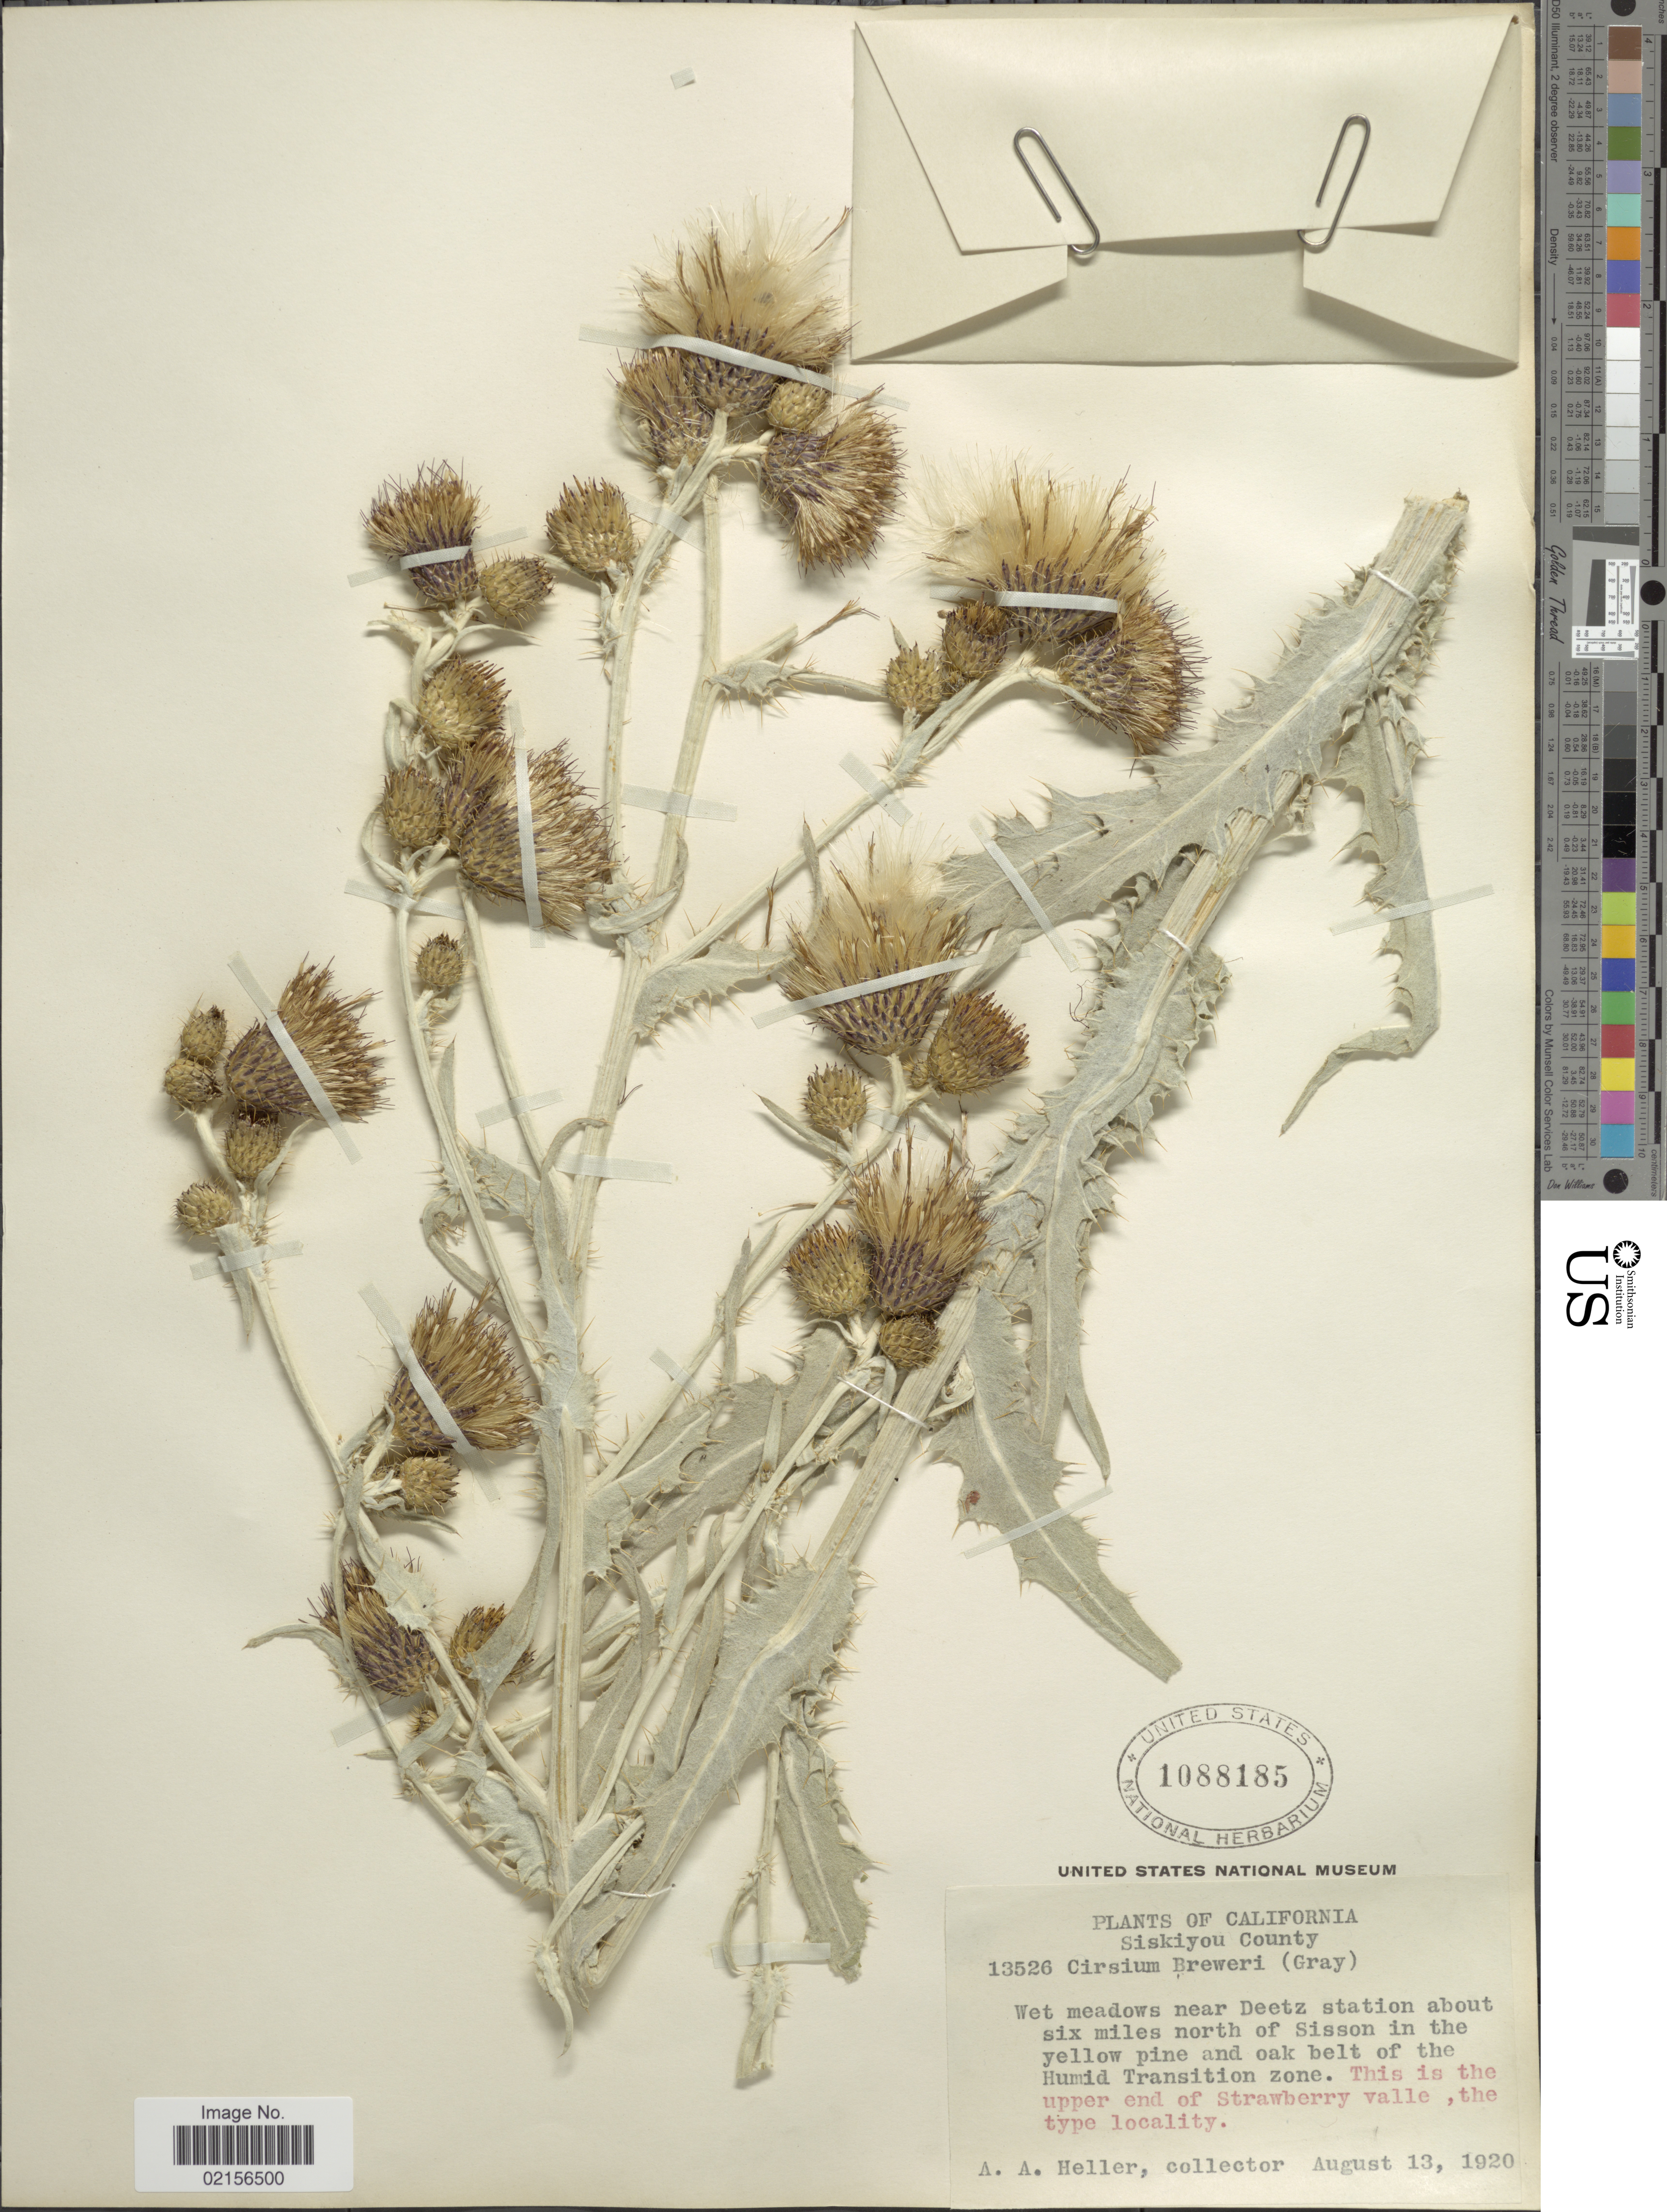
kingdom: Plantae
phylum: Tracheophyta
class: Magnoliopsida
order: Asterales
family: Asteraceae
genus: Cirsium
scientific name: Cirsium breweri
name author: (A. Gray) Jeps.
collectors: A. A. Heller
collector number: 13526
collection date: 1920-08-13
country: United States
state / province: California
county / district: Siskiyou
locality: Siskiyou County, Wet meadows near Deetz station about six miles north of Sisson in the yellow pine and oak belt of the Humid Transistion Zone. This is the upper end of Strawberry valle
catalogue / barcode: US 1088185